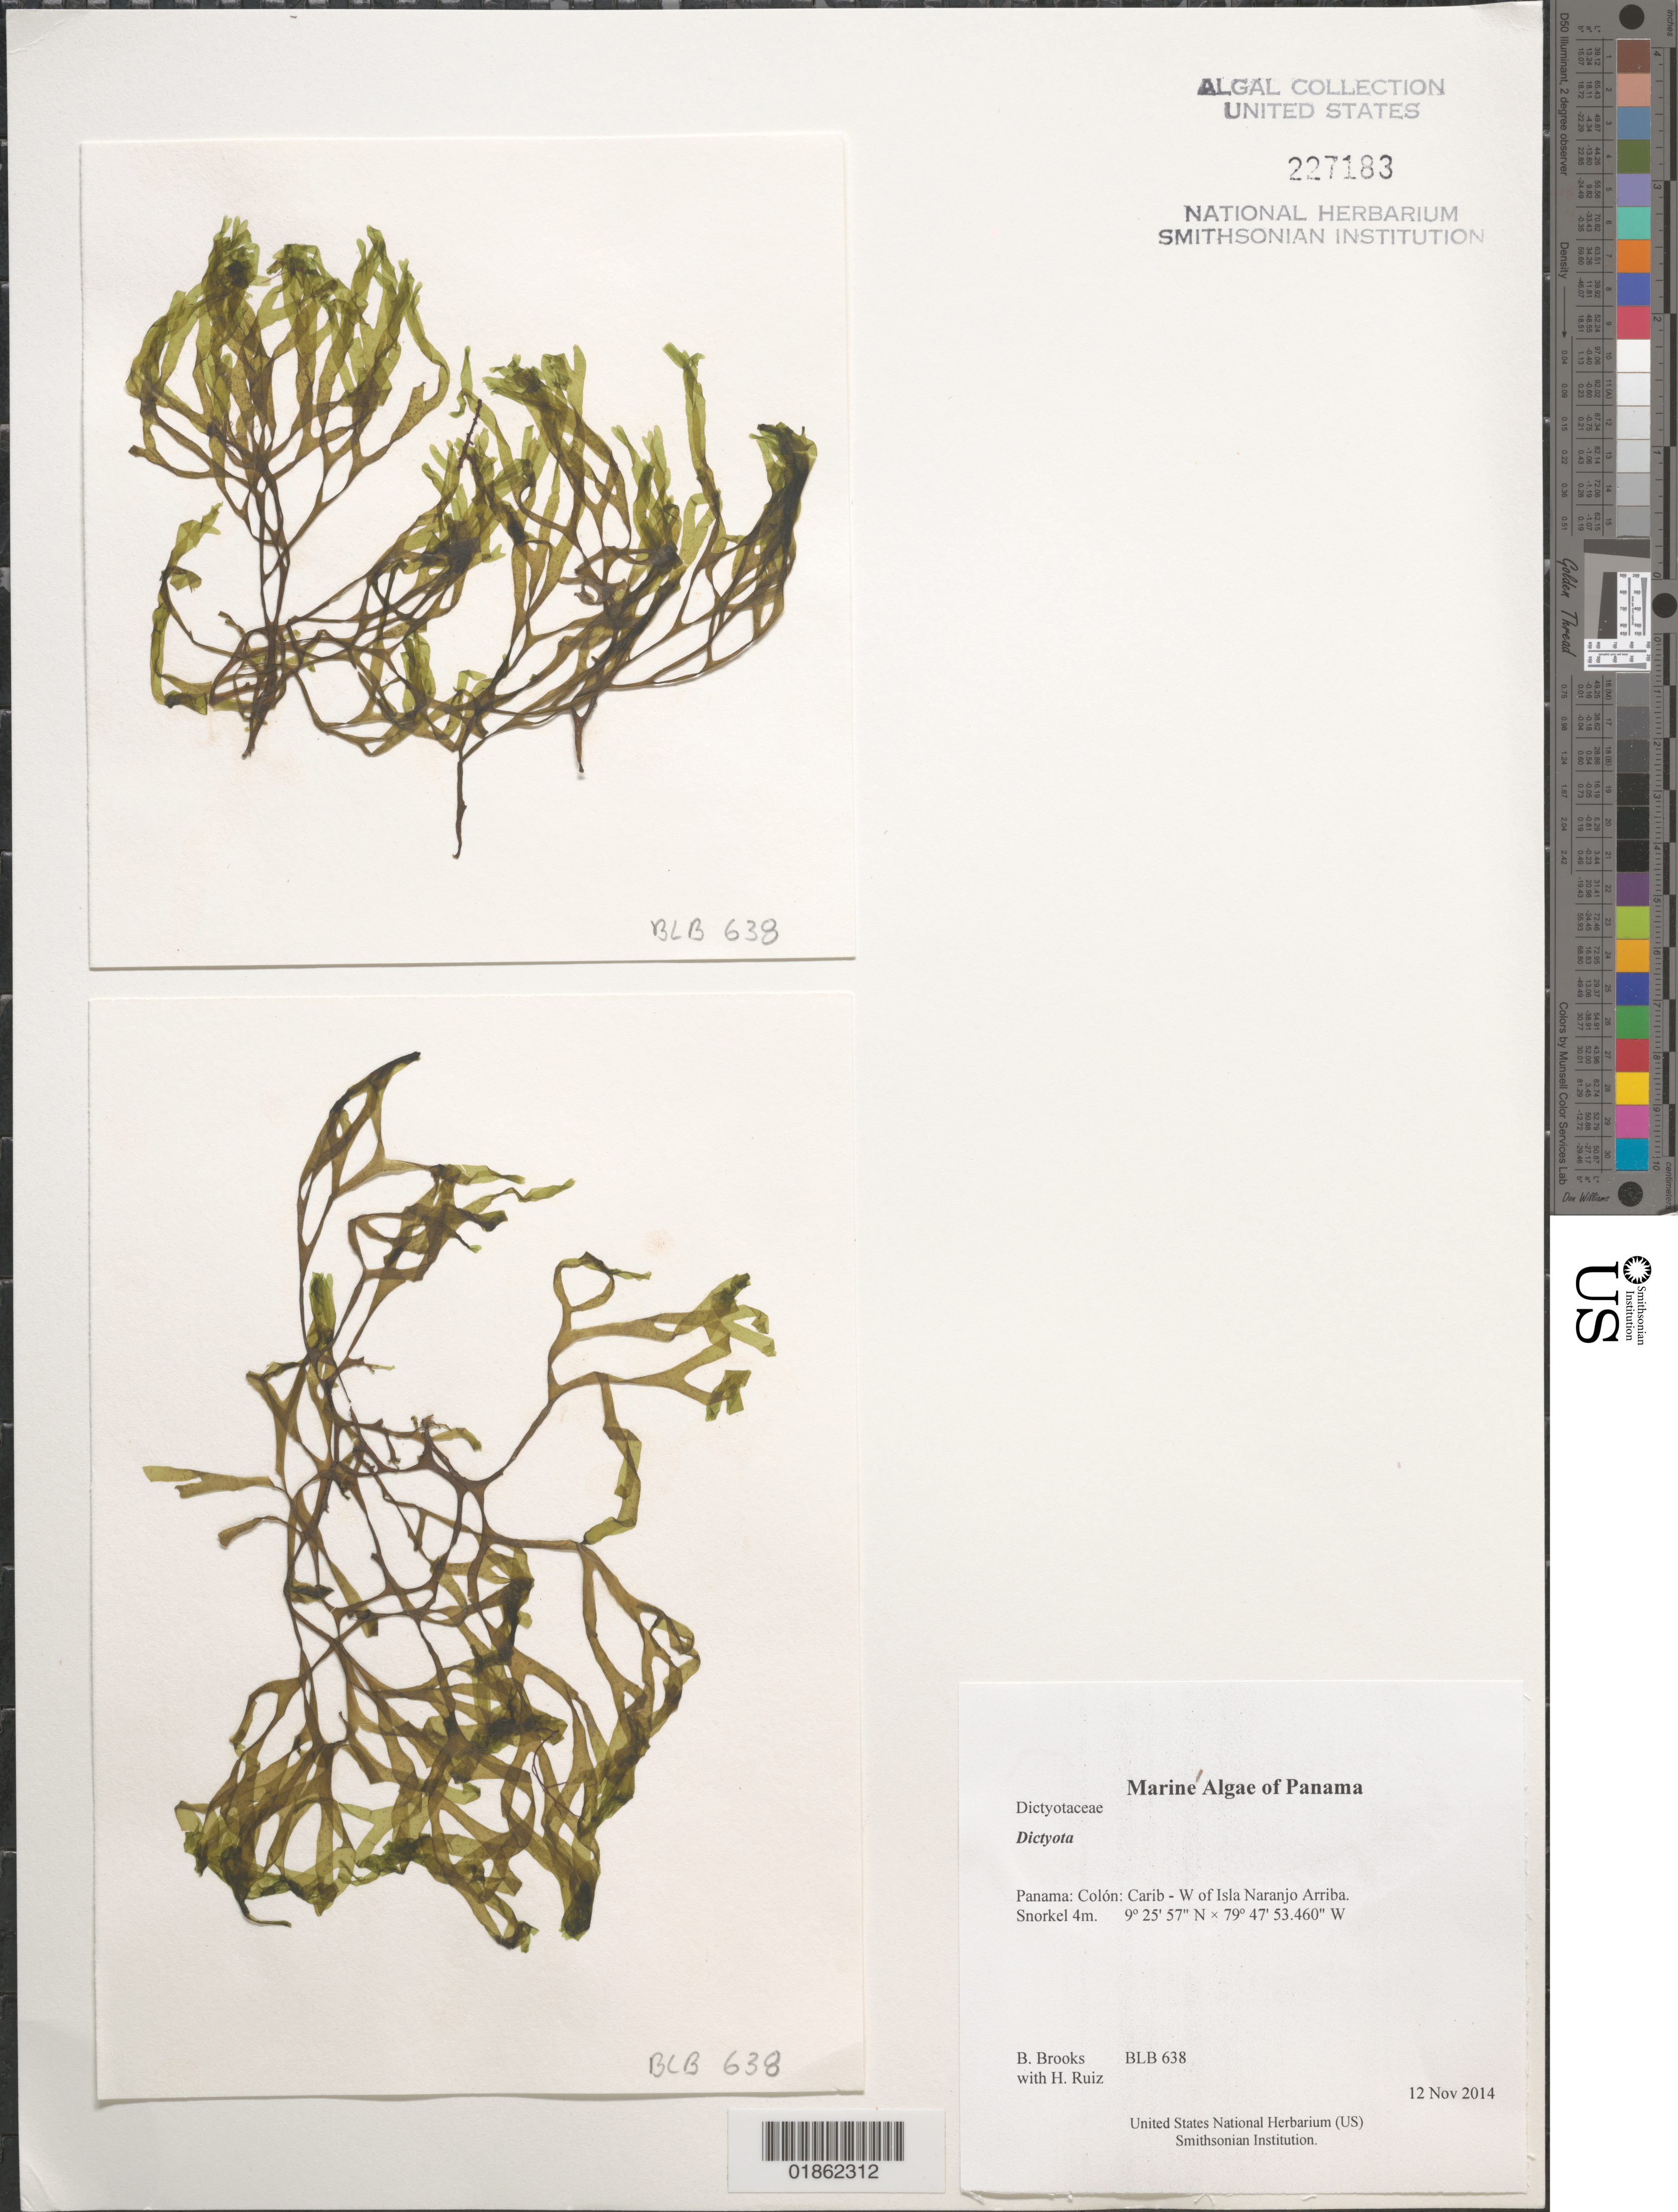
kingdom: Chromista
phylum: Ochrophyta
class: Phaeophyceae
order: Dictyotales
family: Dictyotaceae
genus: Dictyota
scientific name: Dictyota sp.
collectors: B. Brooks & H. Ruiz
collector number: BLB 638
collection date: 2014-11-12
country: Panama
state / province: Colón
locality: Carib - W of Isla Naranjo Arriba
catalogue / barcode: US 227183